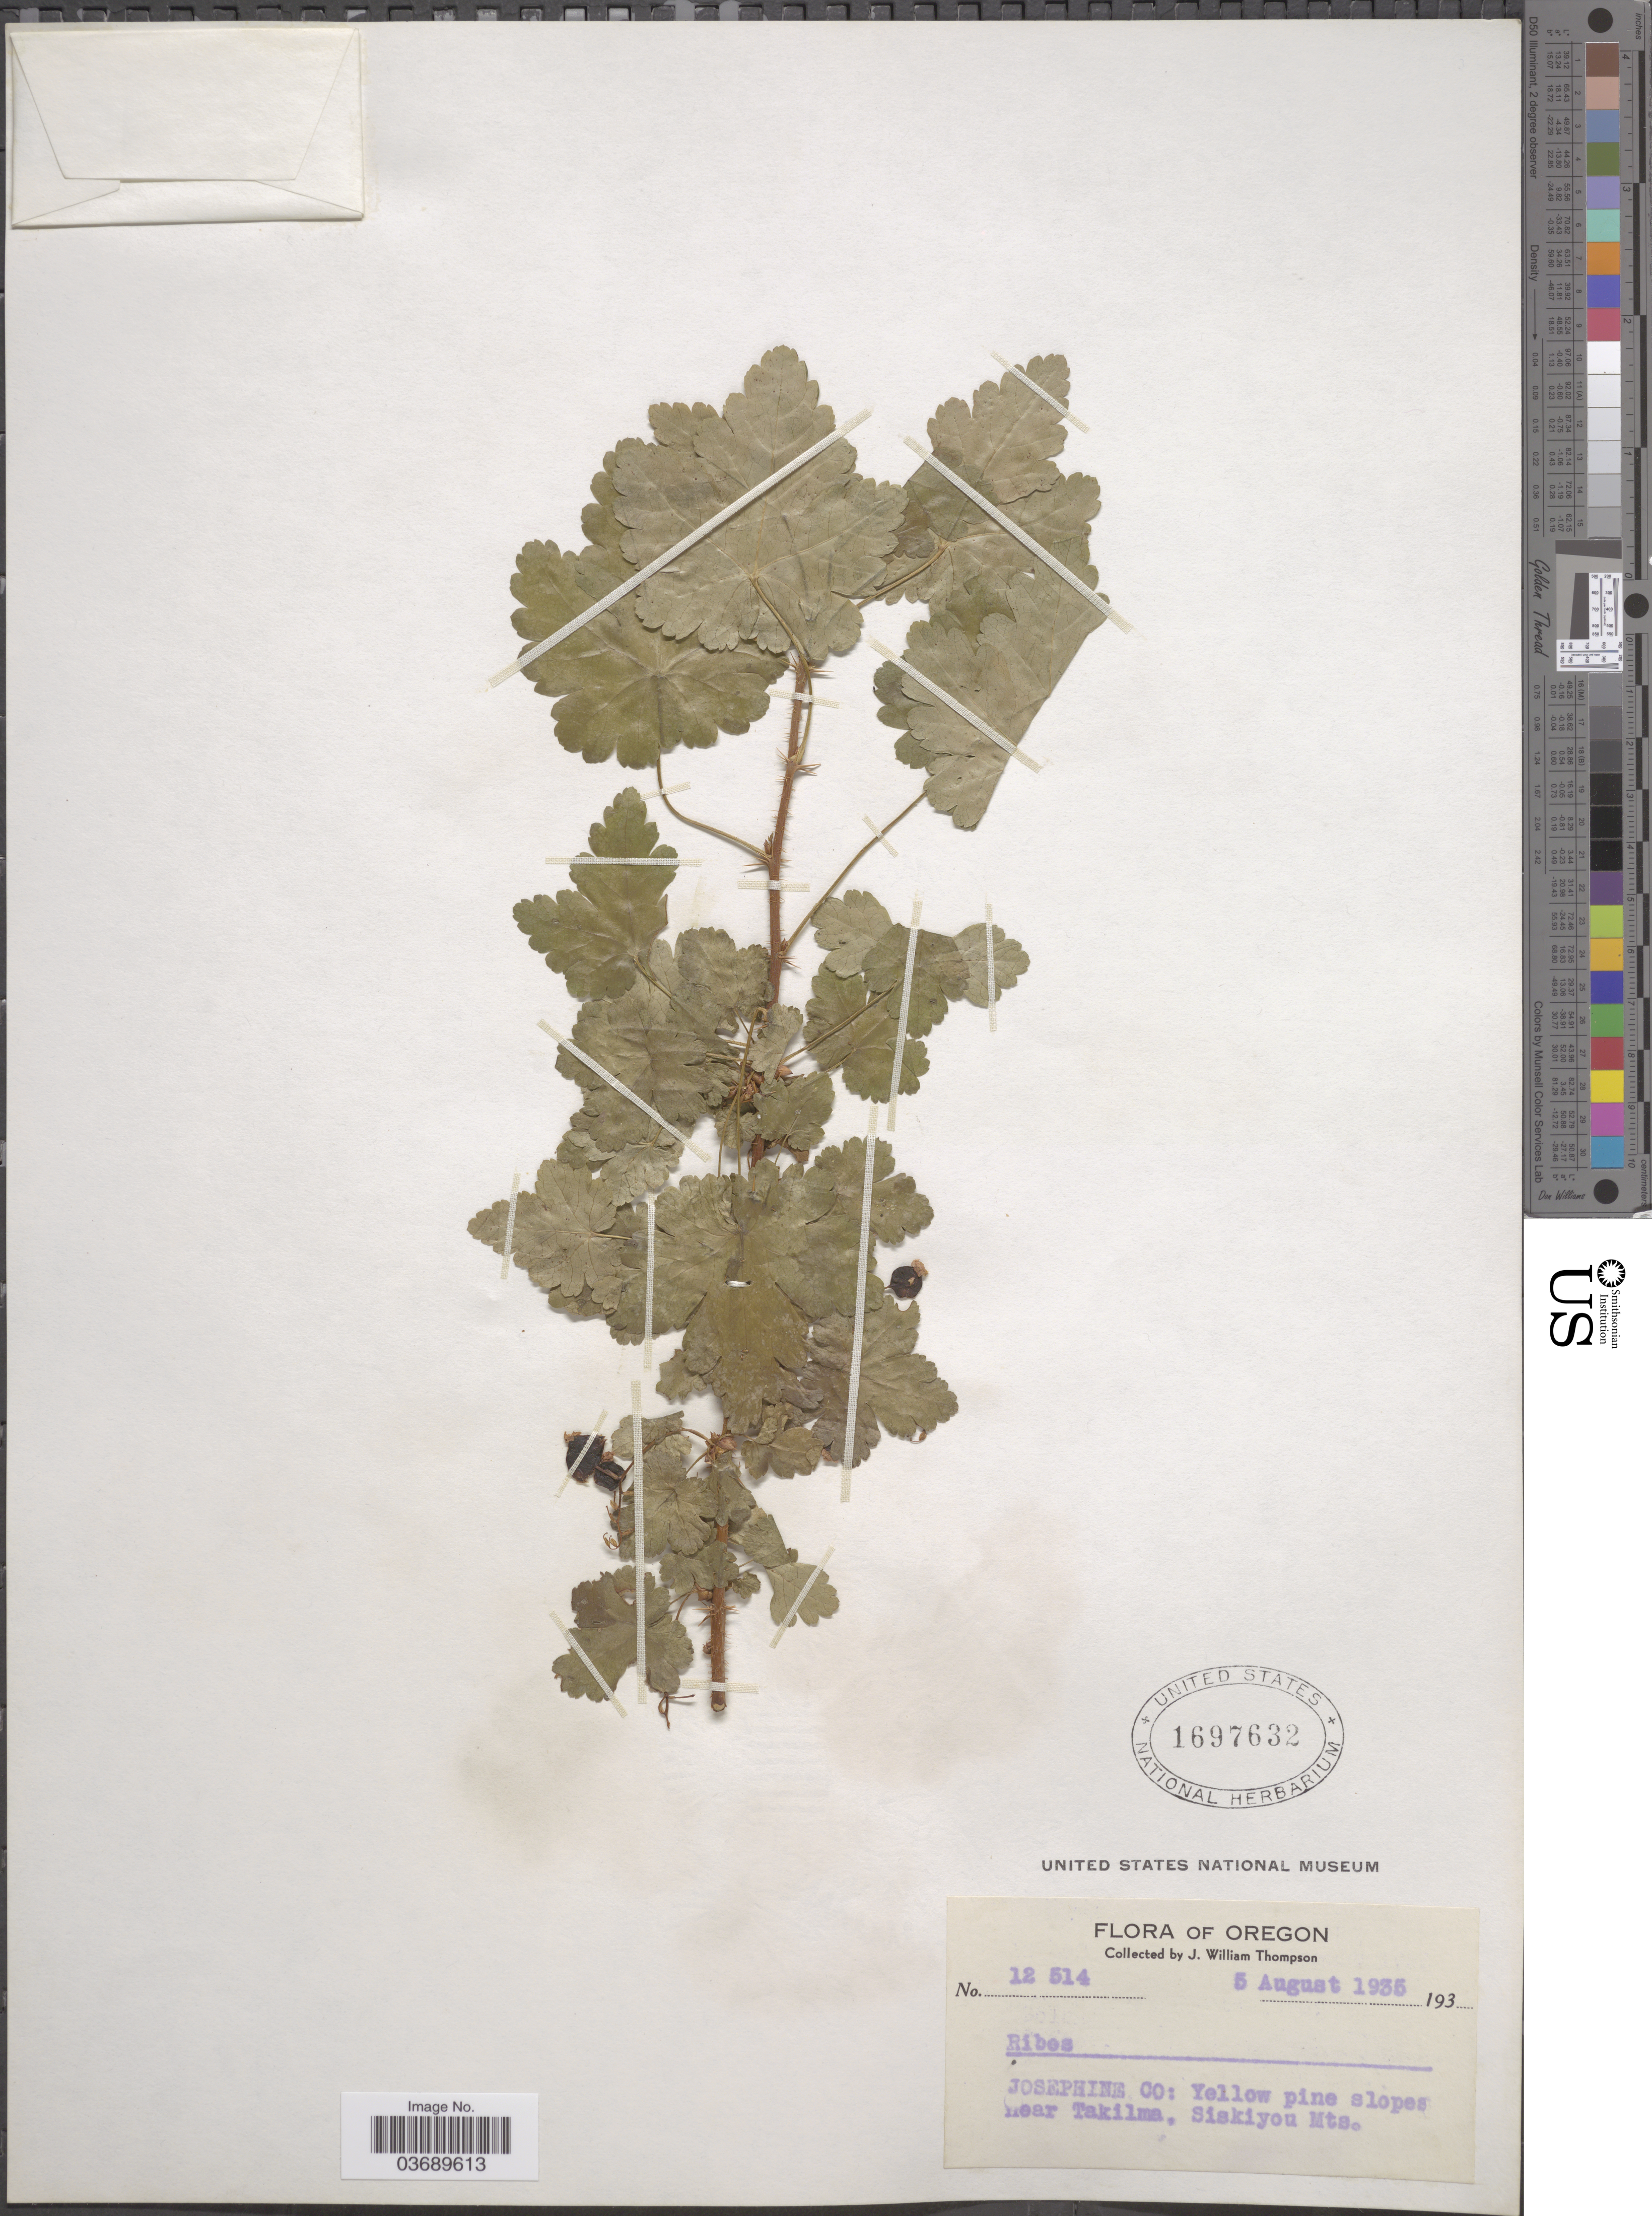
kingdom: Plantae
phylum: Tracheophyta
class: Magnoliopsida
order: Saxifragales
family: Grossulariaceae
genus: Ribes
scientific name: Ribes sp.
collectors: J. W. Thompson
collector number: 12514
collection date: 1935-08-05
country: United States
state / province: Oregon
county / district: Josephine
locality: Josephine Co: Yellow pine slopes near Takilma, Siskiyou Mts.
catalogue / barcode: US 1697632